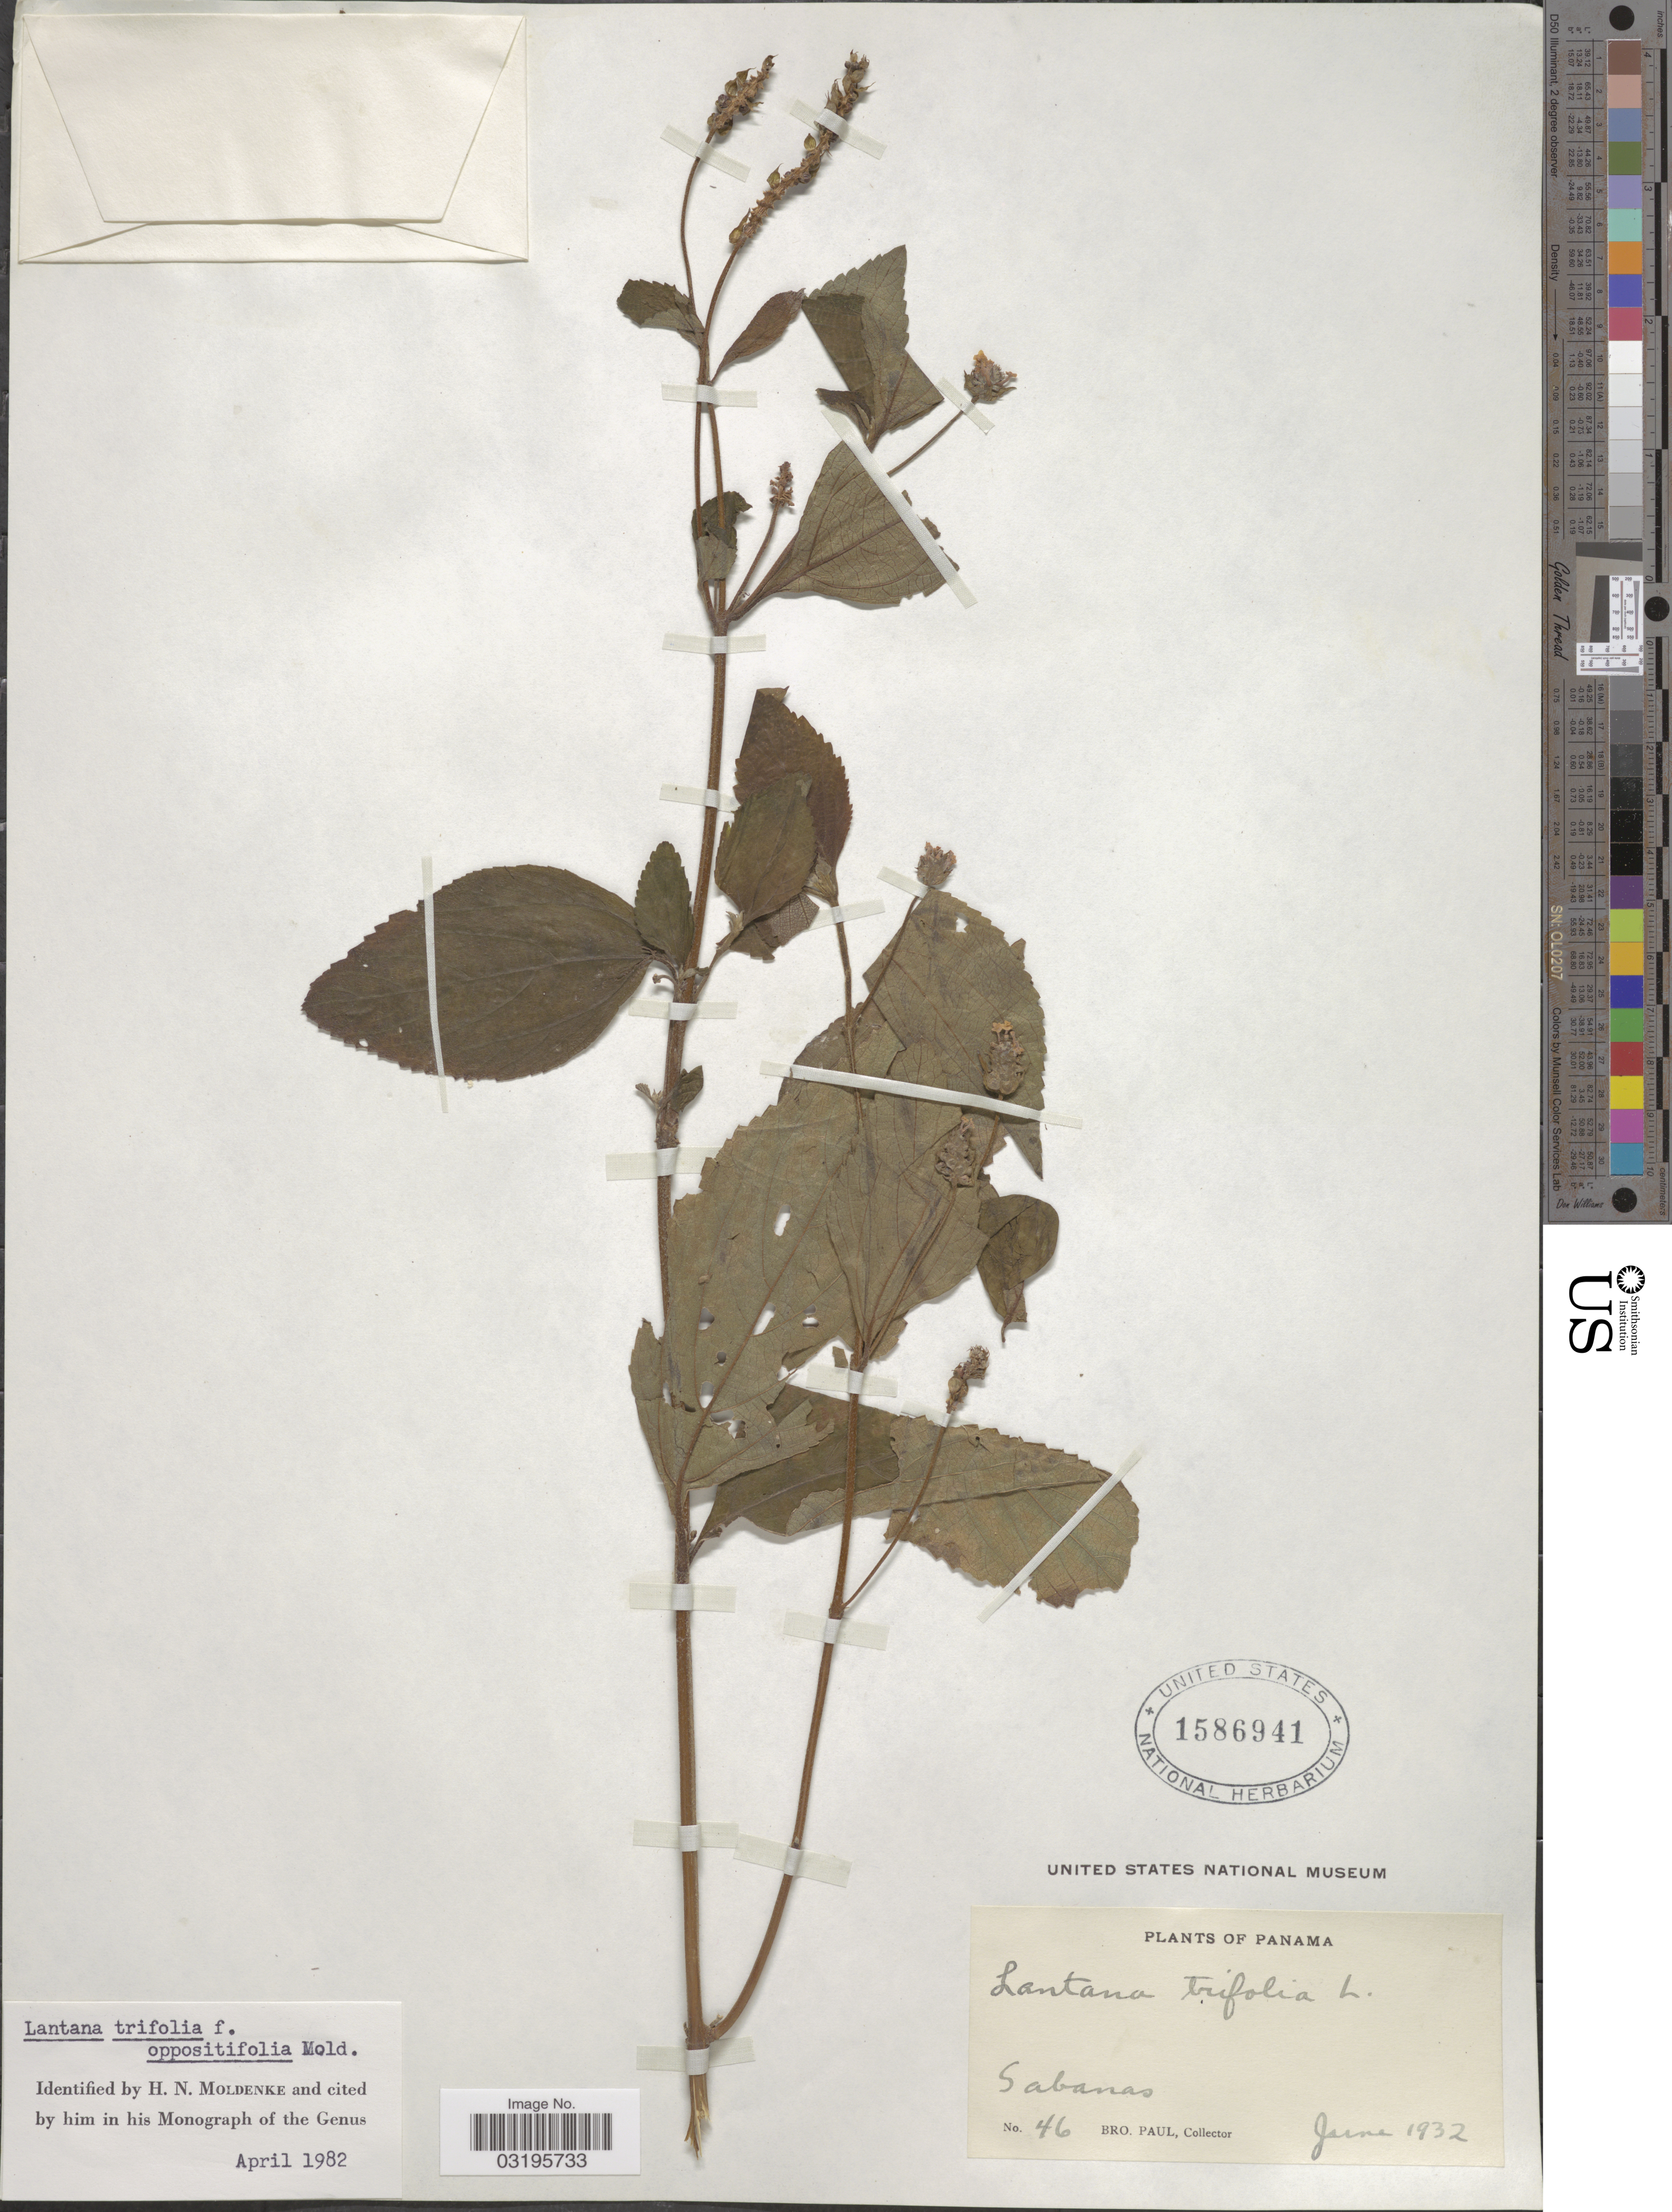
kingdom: Plantae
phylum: Tracheophyta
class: Magnoliopsida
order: Lamiales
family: Verbenaceae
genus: Lantana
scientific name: Lantana trifolia f. oppositifolia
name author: Moldenke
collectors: B. Paul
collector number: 46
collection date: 1932-06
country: Panama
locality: Sabanas.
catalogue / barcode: US 1586941